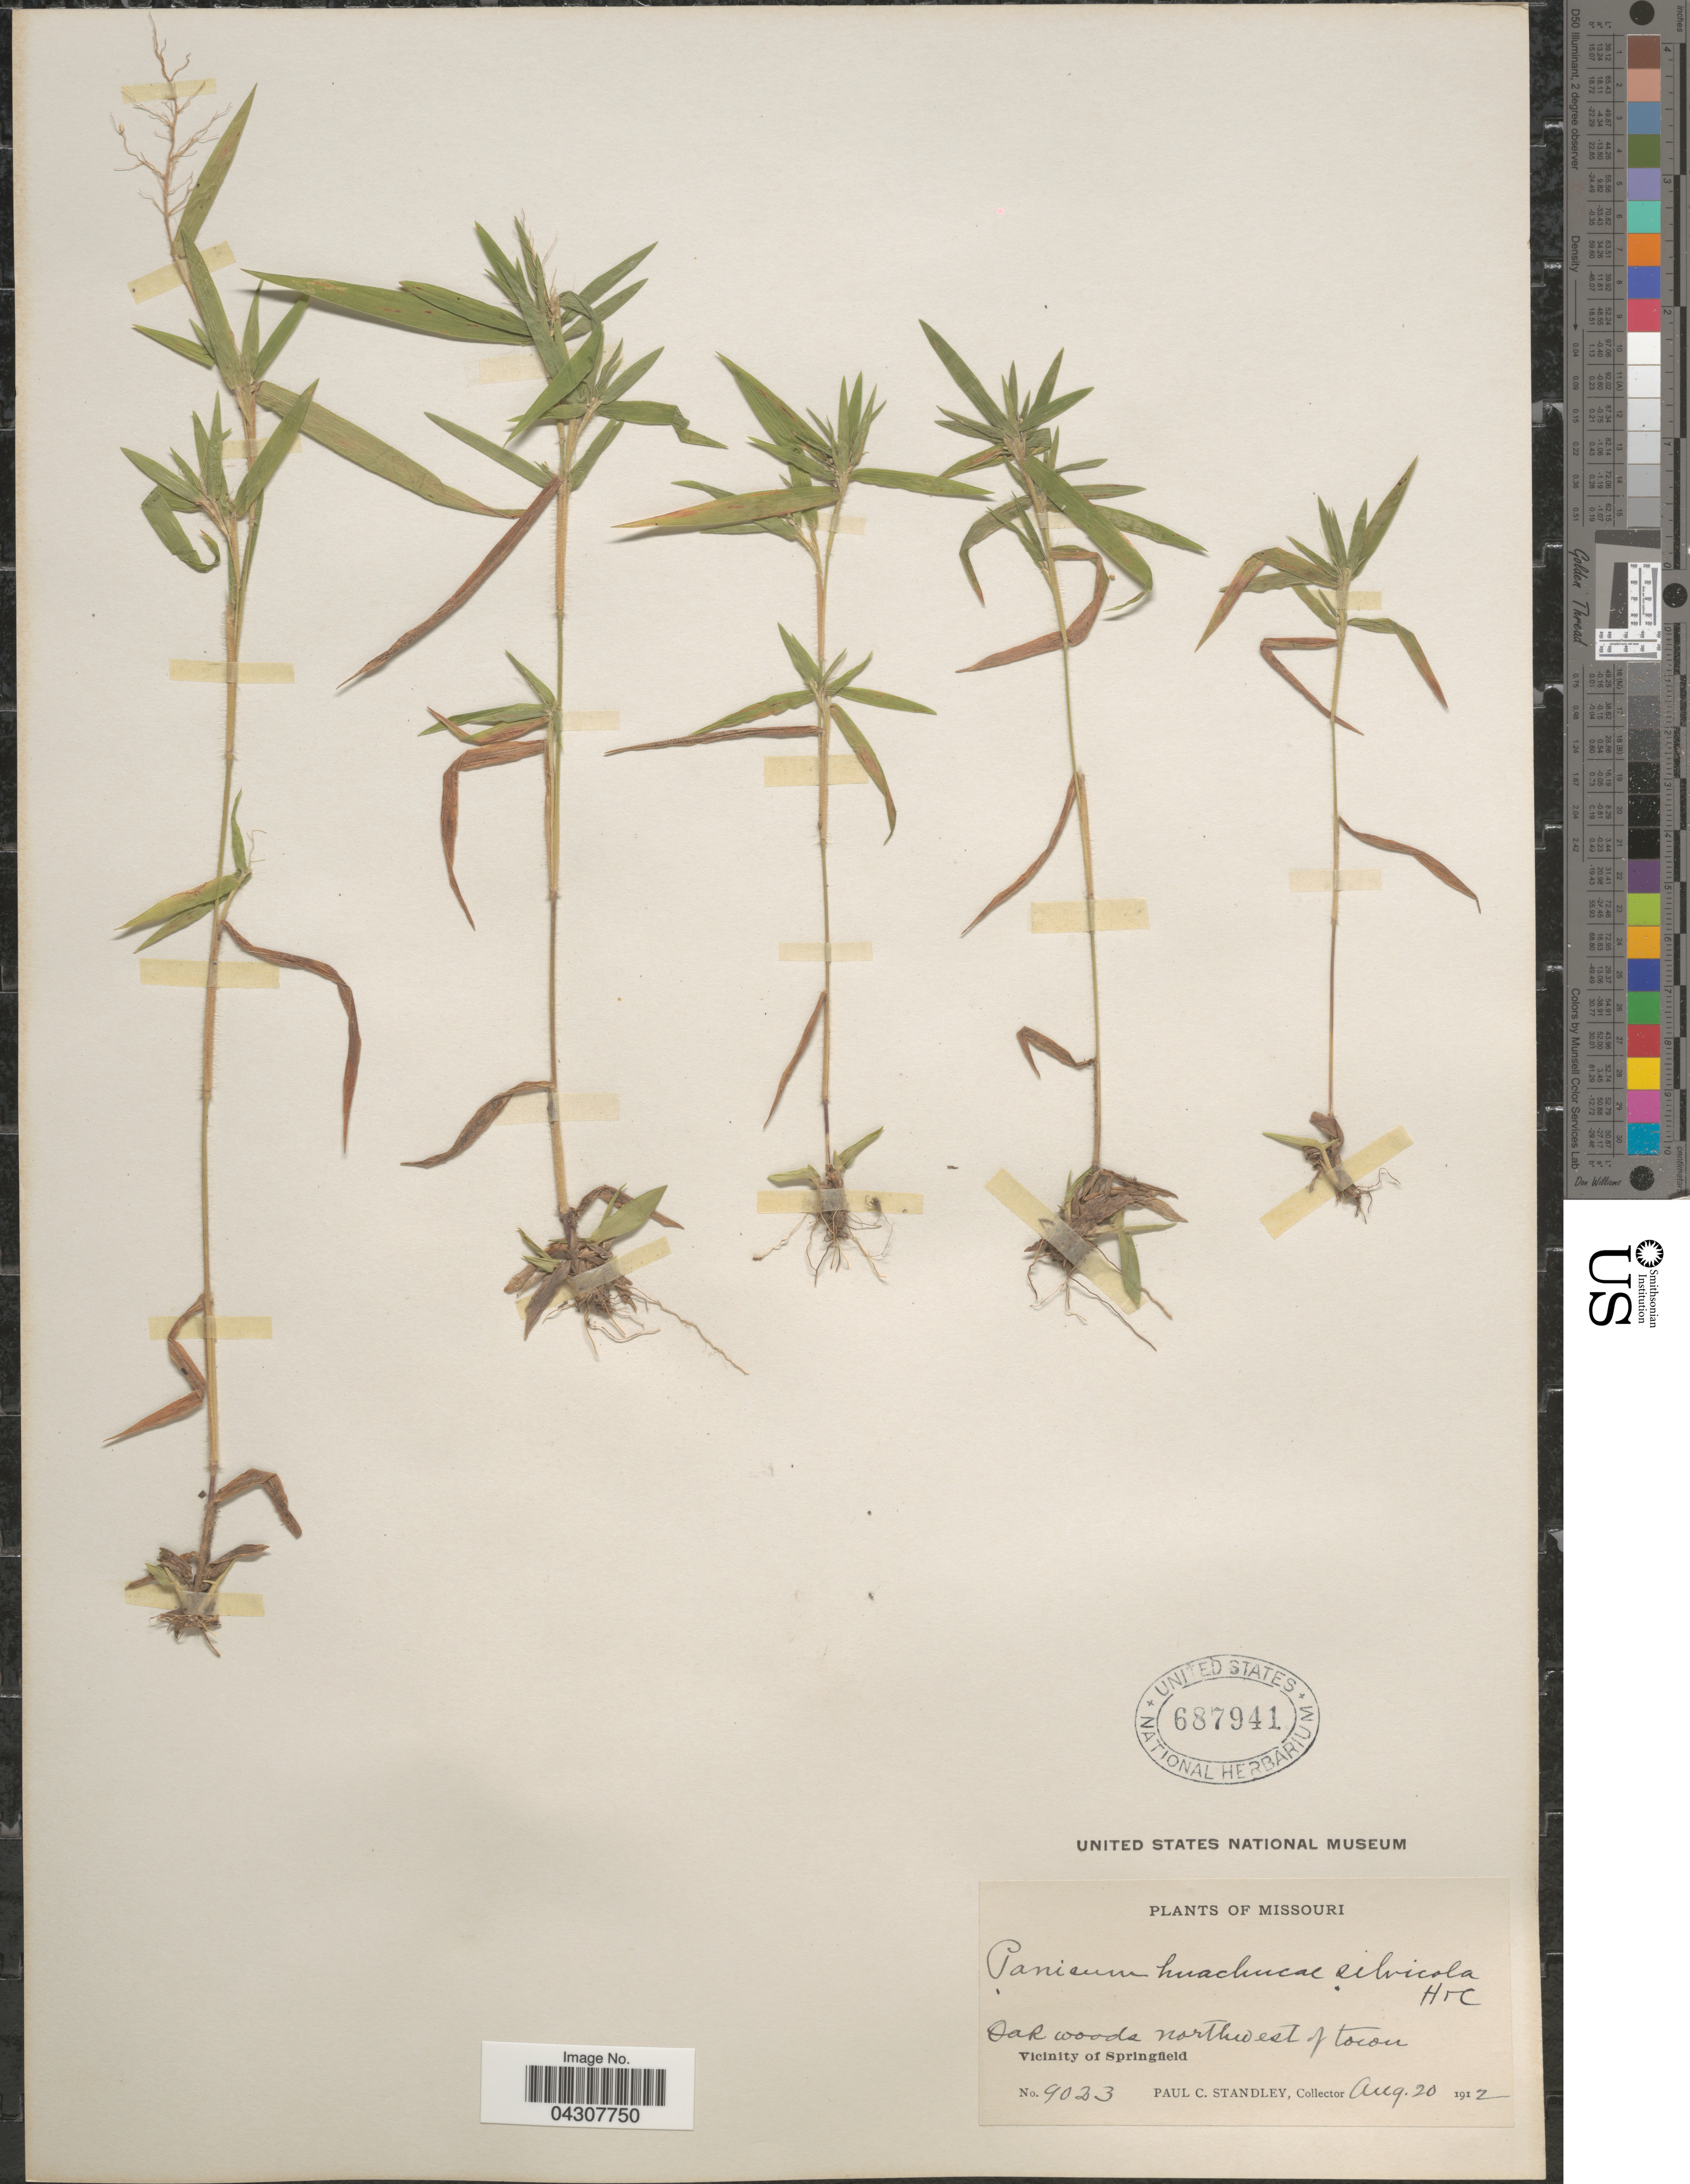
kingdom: Plantae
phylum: Tracheophyta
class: Liliopsida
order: Poales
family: Poaceae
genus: Dichanthelium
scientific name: Dichanthelium acuminatum var. acuminatum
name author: (Sw.) Gould & C.A. Clark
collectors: P. C. Standley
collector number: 9023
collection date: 1912-08-20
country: United States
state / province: Missouri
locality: Oak woods northwest of town. Vicinity of Springfield.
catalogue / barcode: US 687941